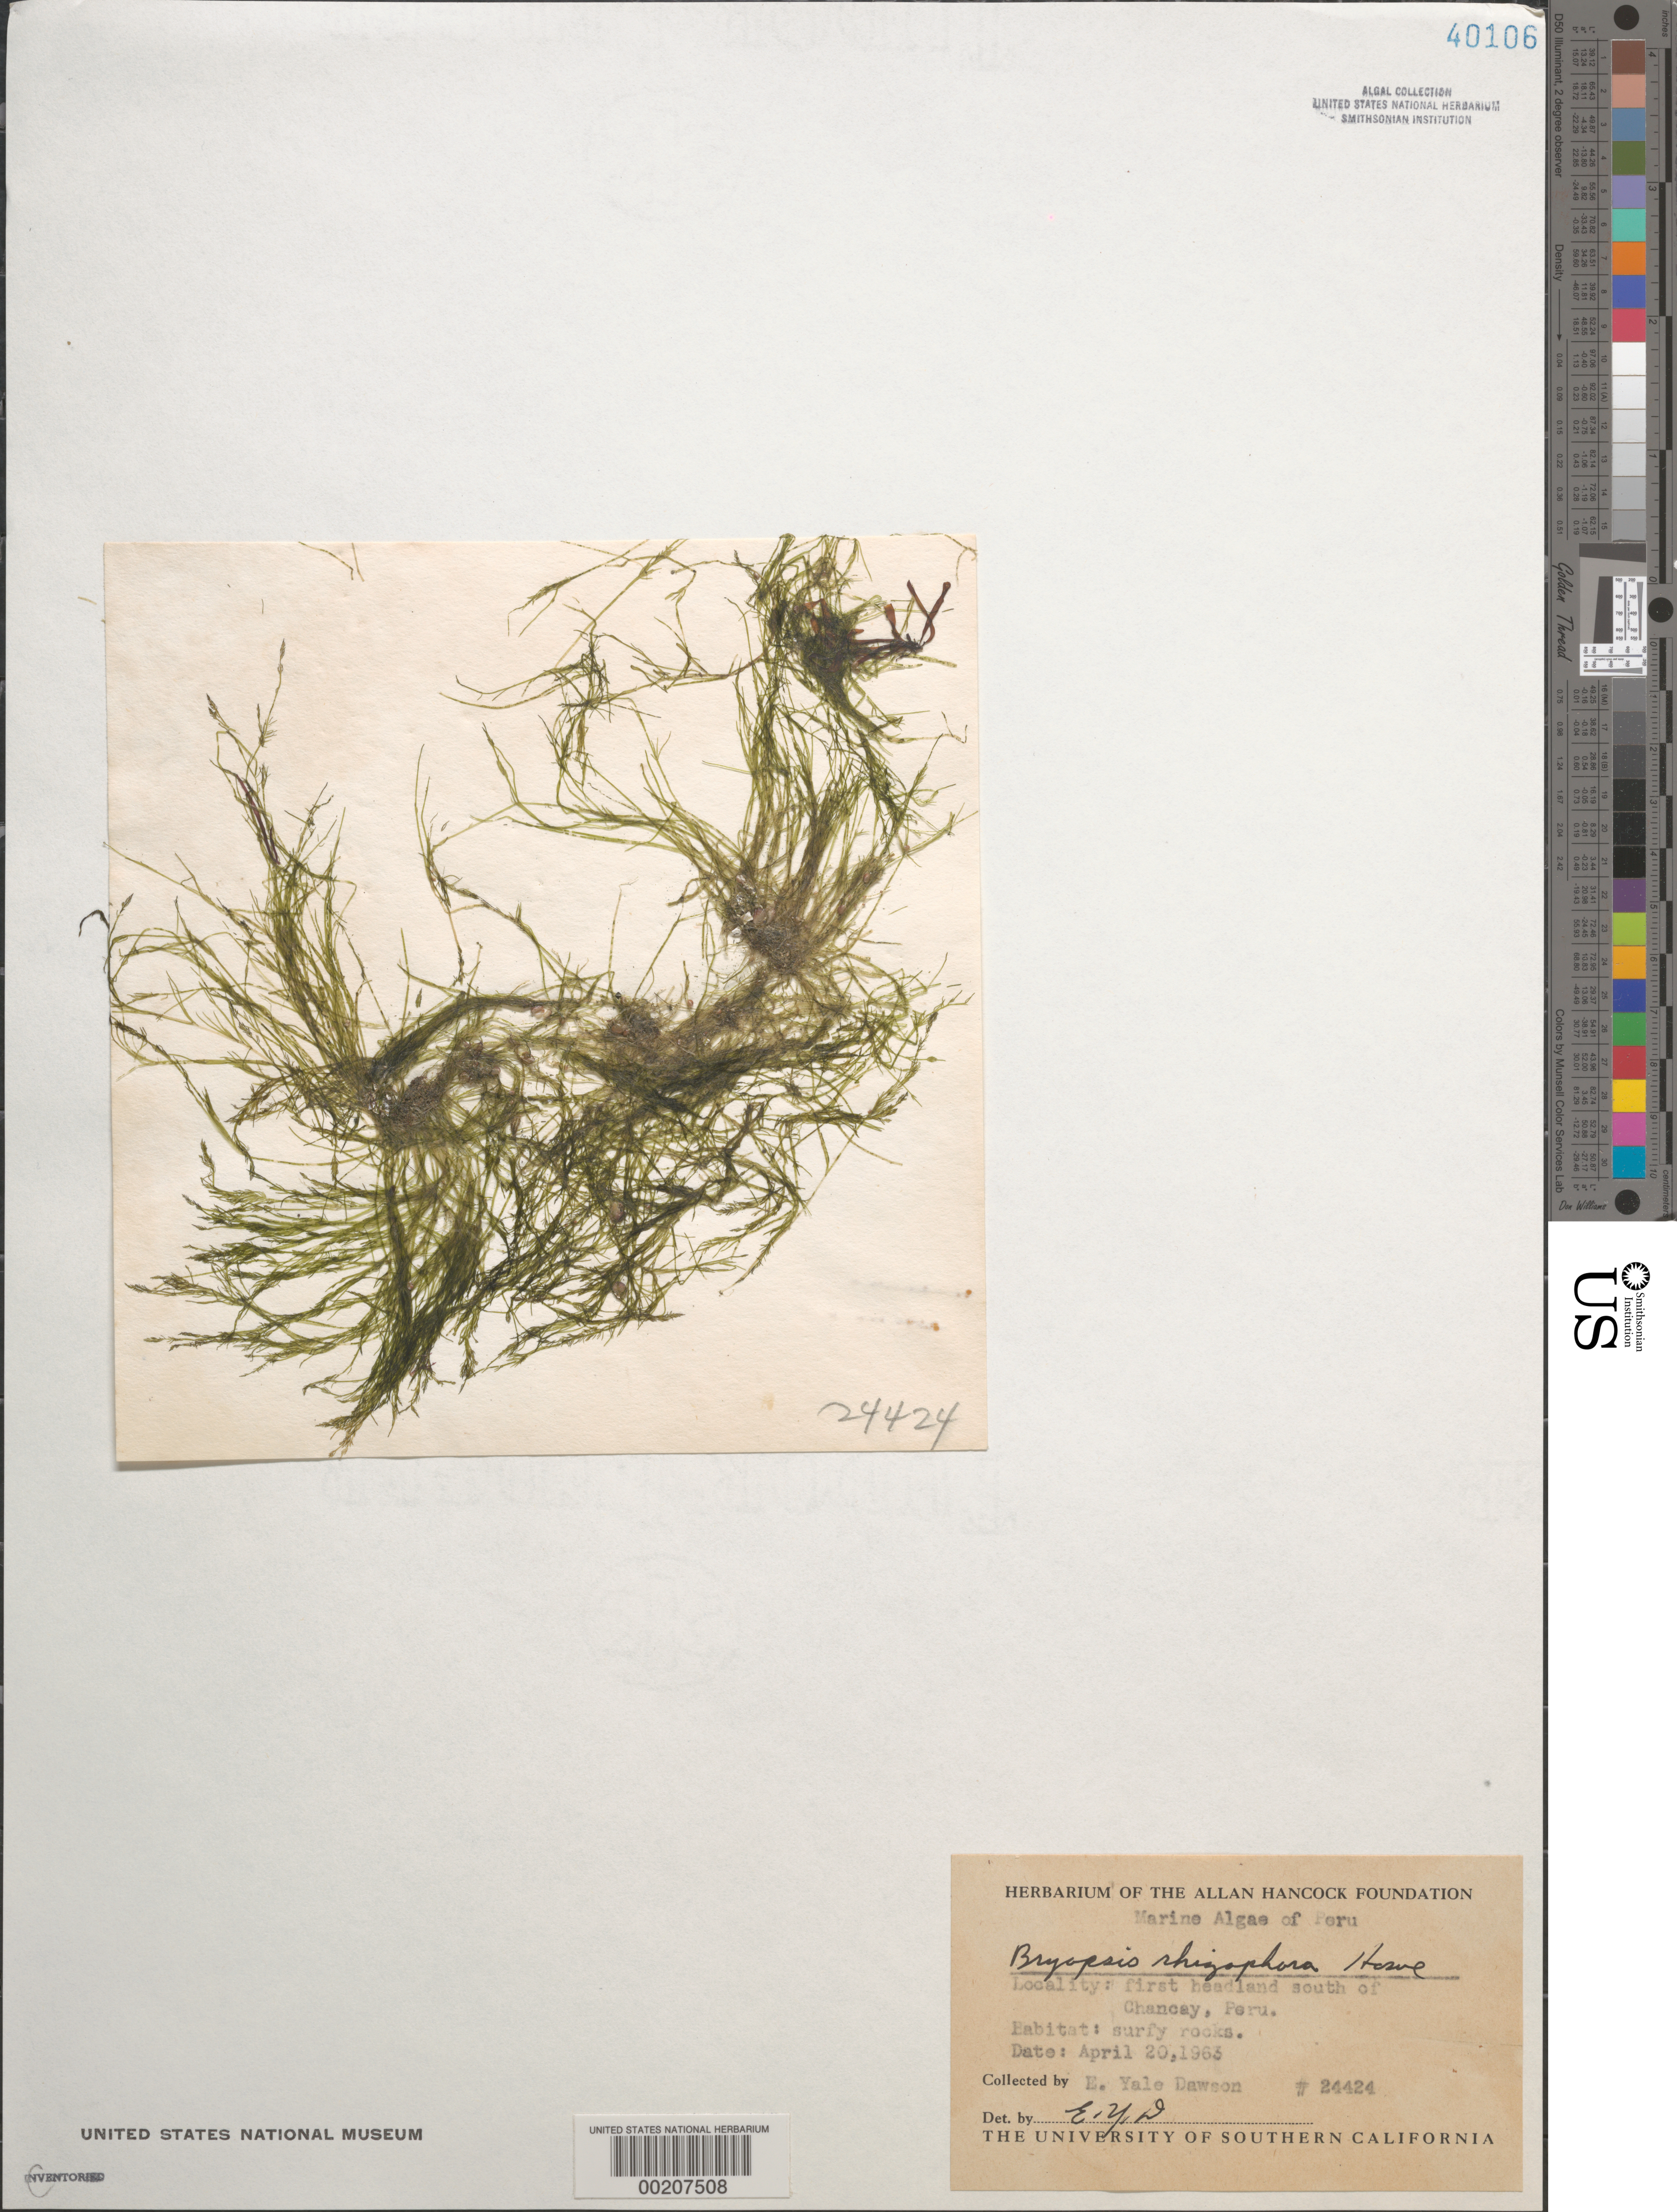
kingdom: Plantae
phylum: Chlorophyta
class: Ulvophyceae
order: Bryopsidales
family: Bryopsidaceae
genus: Bryopsis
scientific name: Bryopsis rhizophora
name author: M. Howe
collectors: E. Y. Dawson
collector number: EYD 24424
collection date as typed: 20 Apr 1963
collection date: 1963-04-20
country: Peru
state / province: Lima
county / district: Huaral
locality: Chancay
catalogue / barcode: US 40106